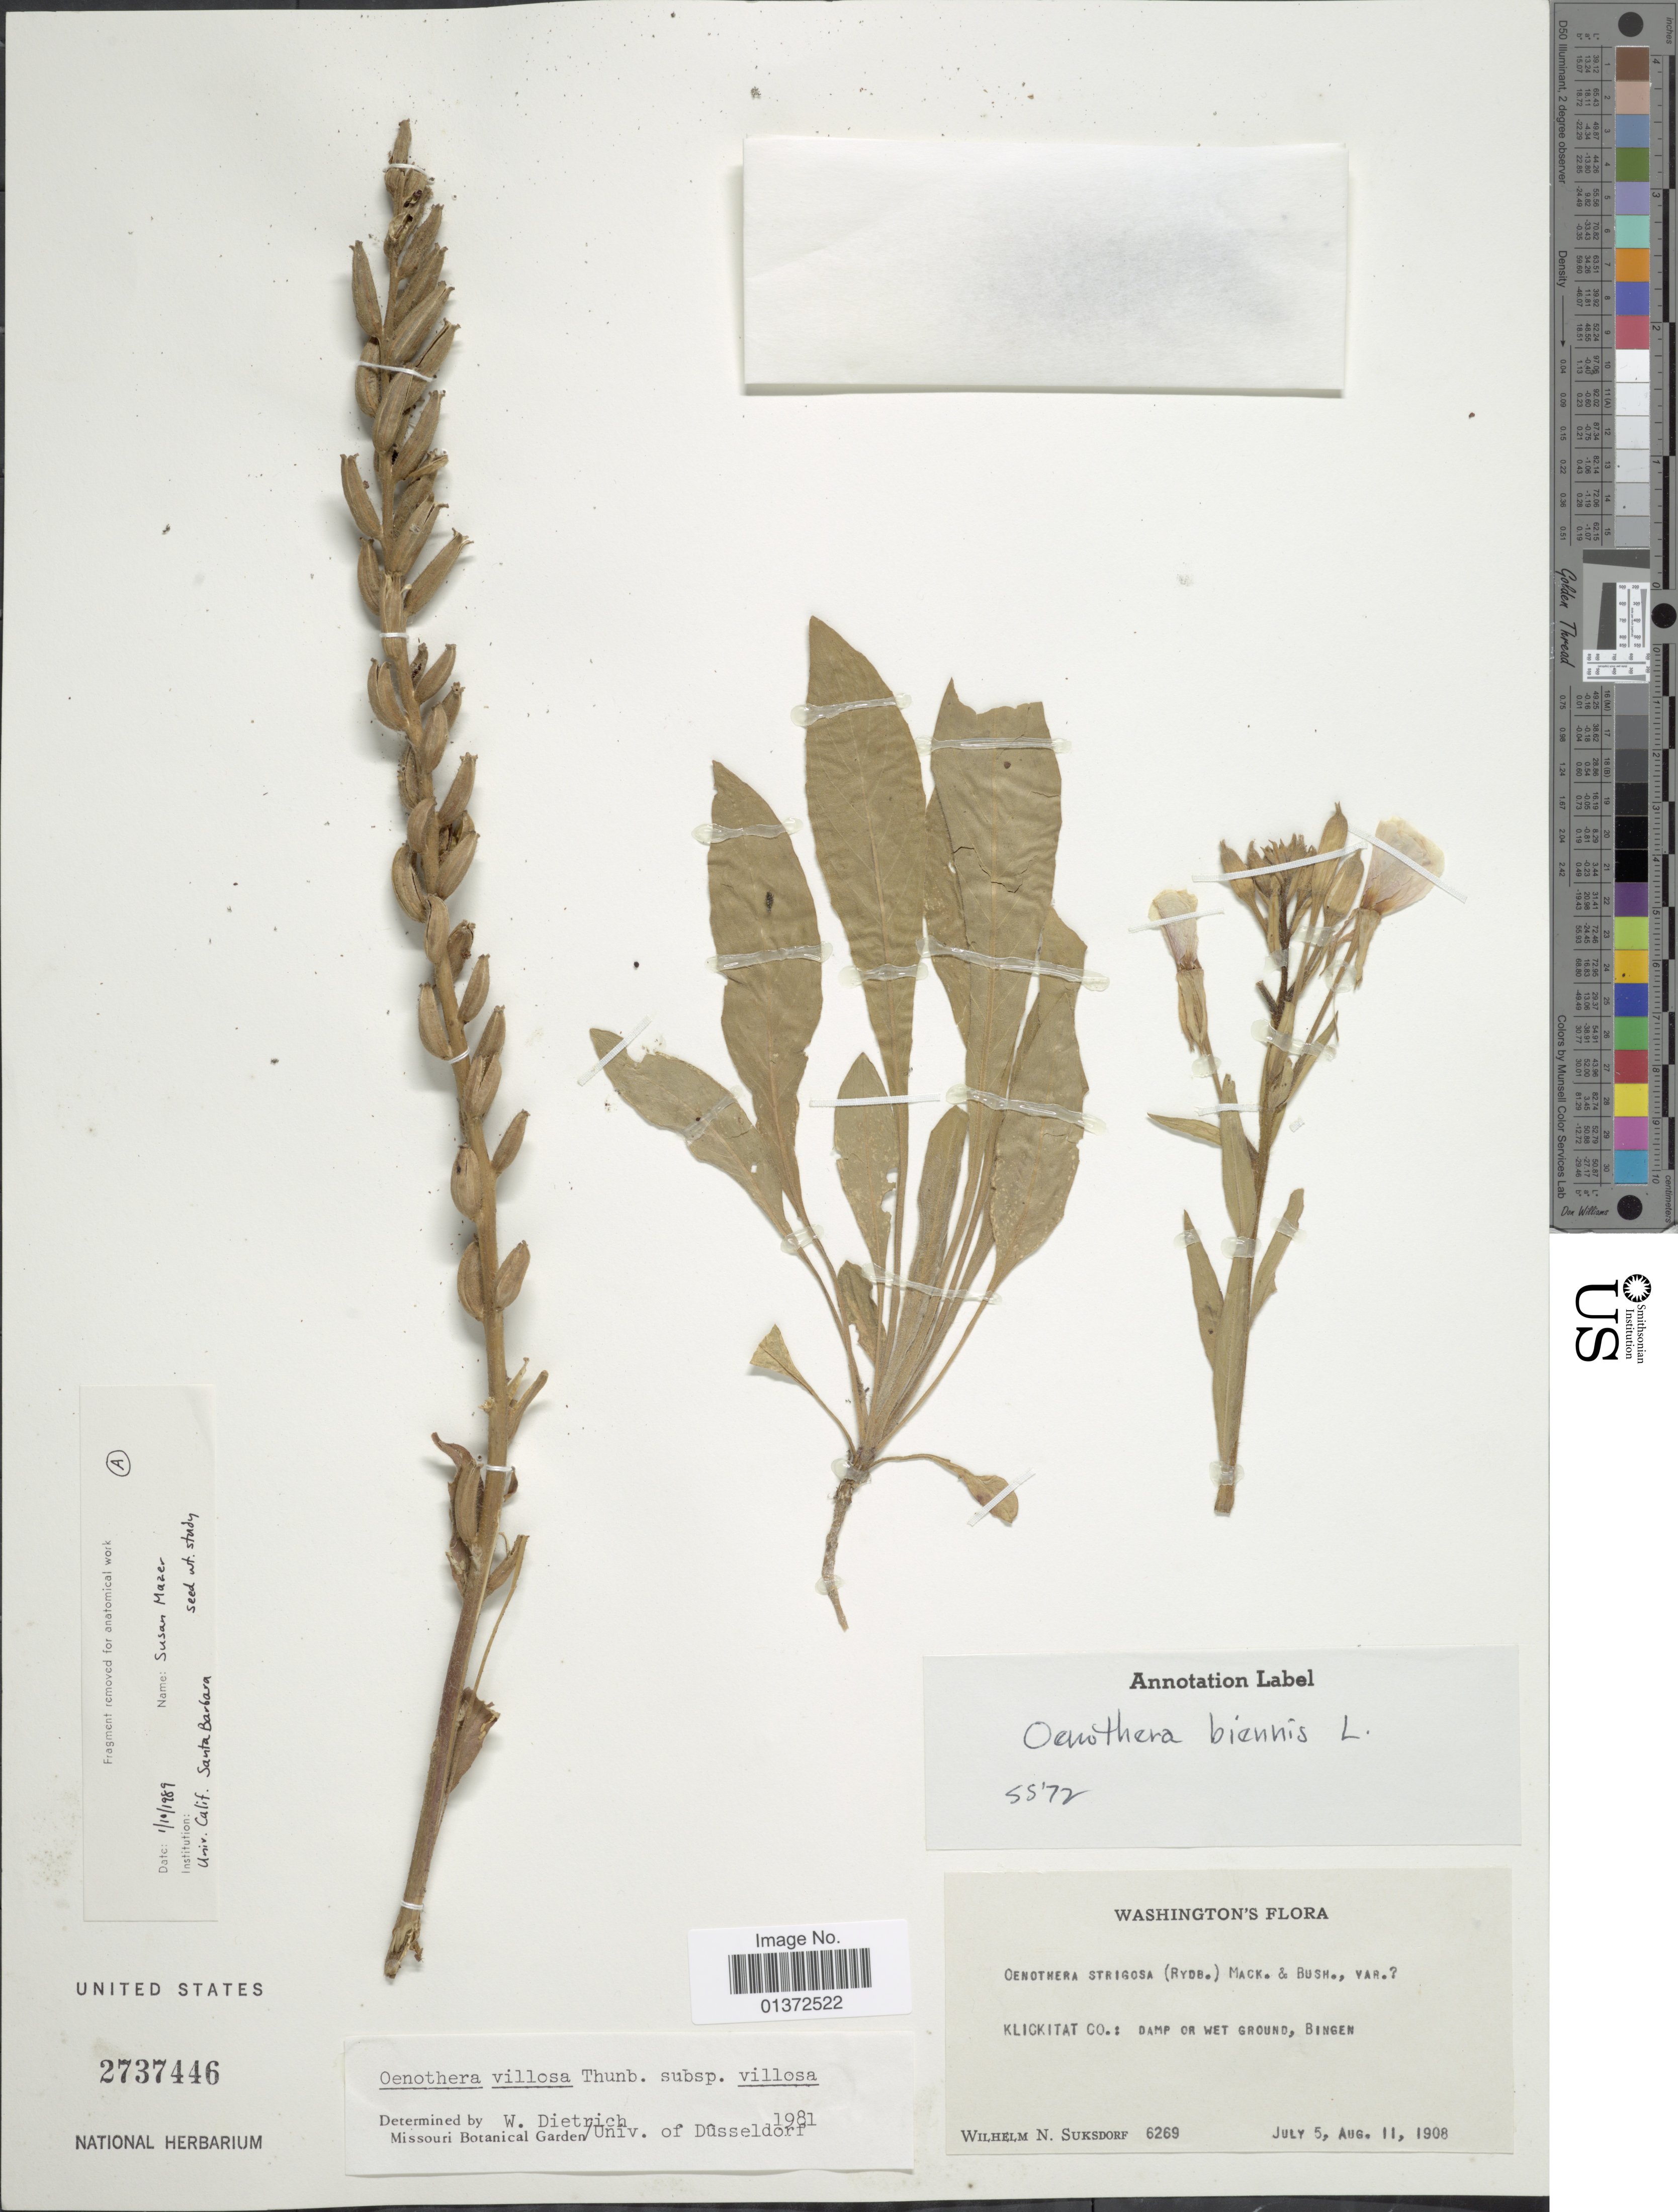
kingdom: Plantae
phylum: Tracheophyta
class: Magnoliopsida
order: Myrtales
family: Onagraceae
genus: Oenothera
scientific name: Oenothera villosa subsp. villosa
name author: Thunb.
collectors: W. N. Suksdorf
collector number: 6269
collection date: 1908-07-05/1908-08-11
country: United States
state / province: Washington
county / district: Klickitat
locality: Klickitat Co.: Bingen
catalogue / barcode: US 2737446